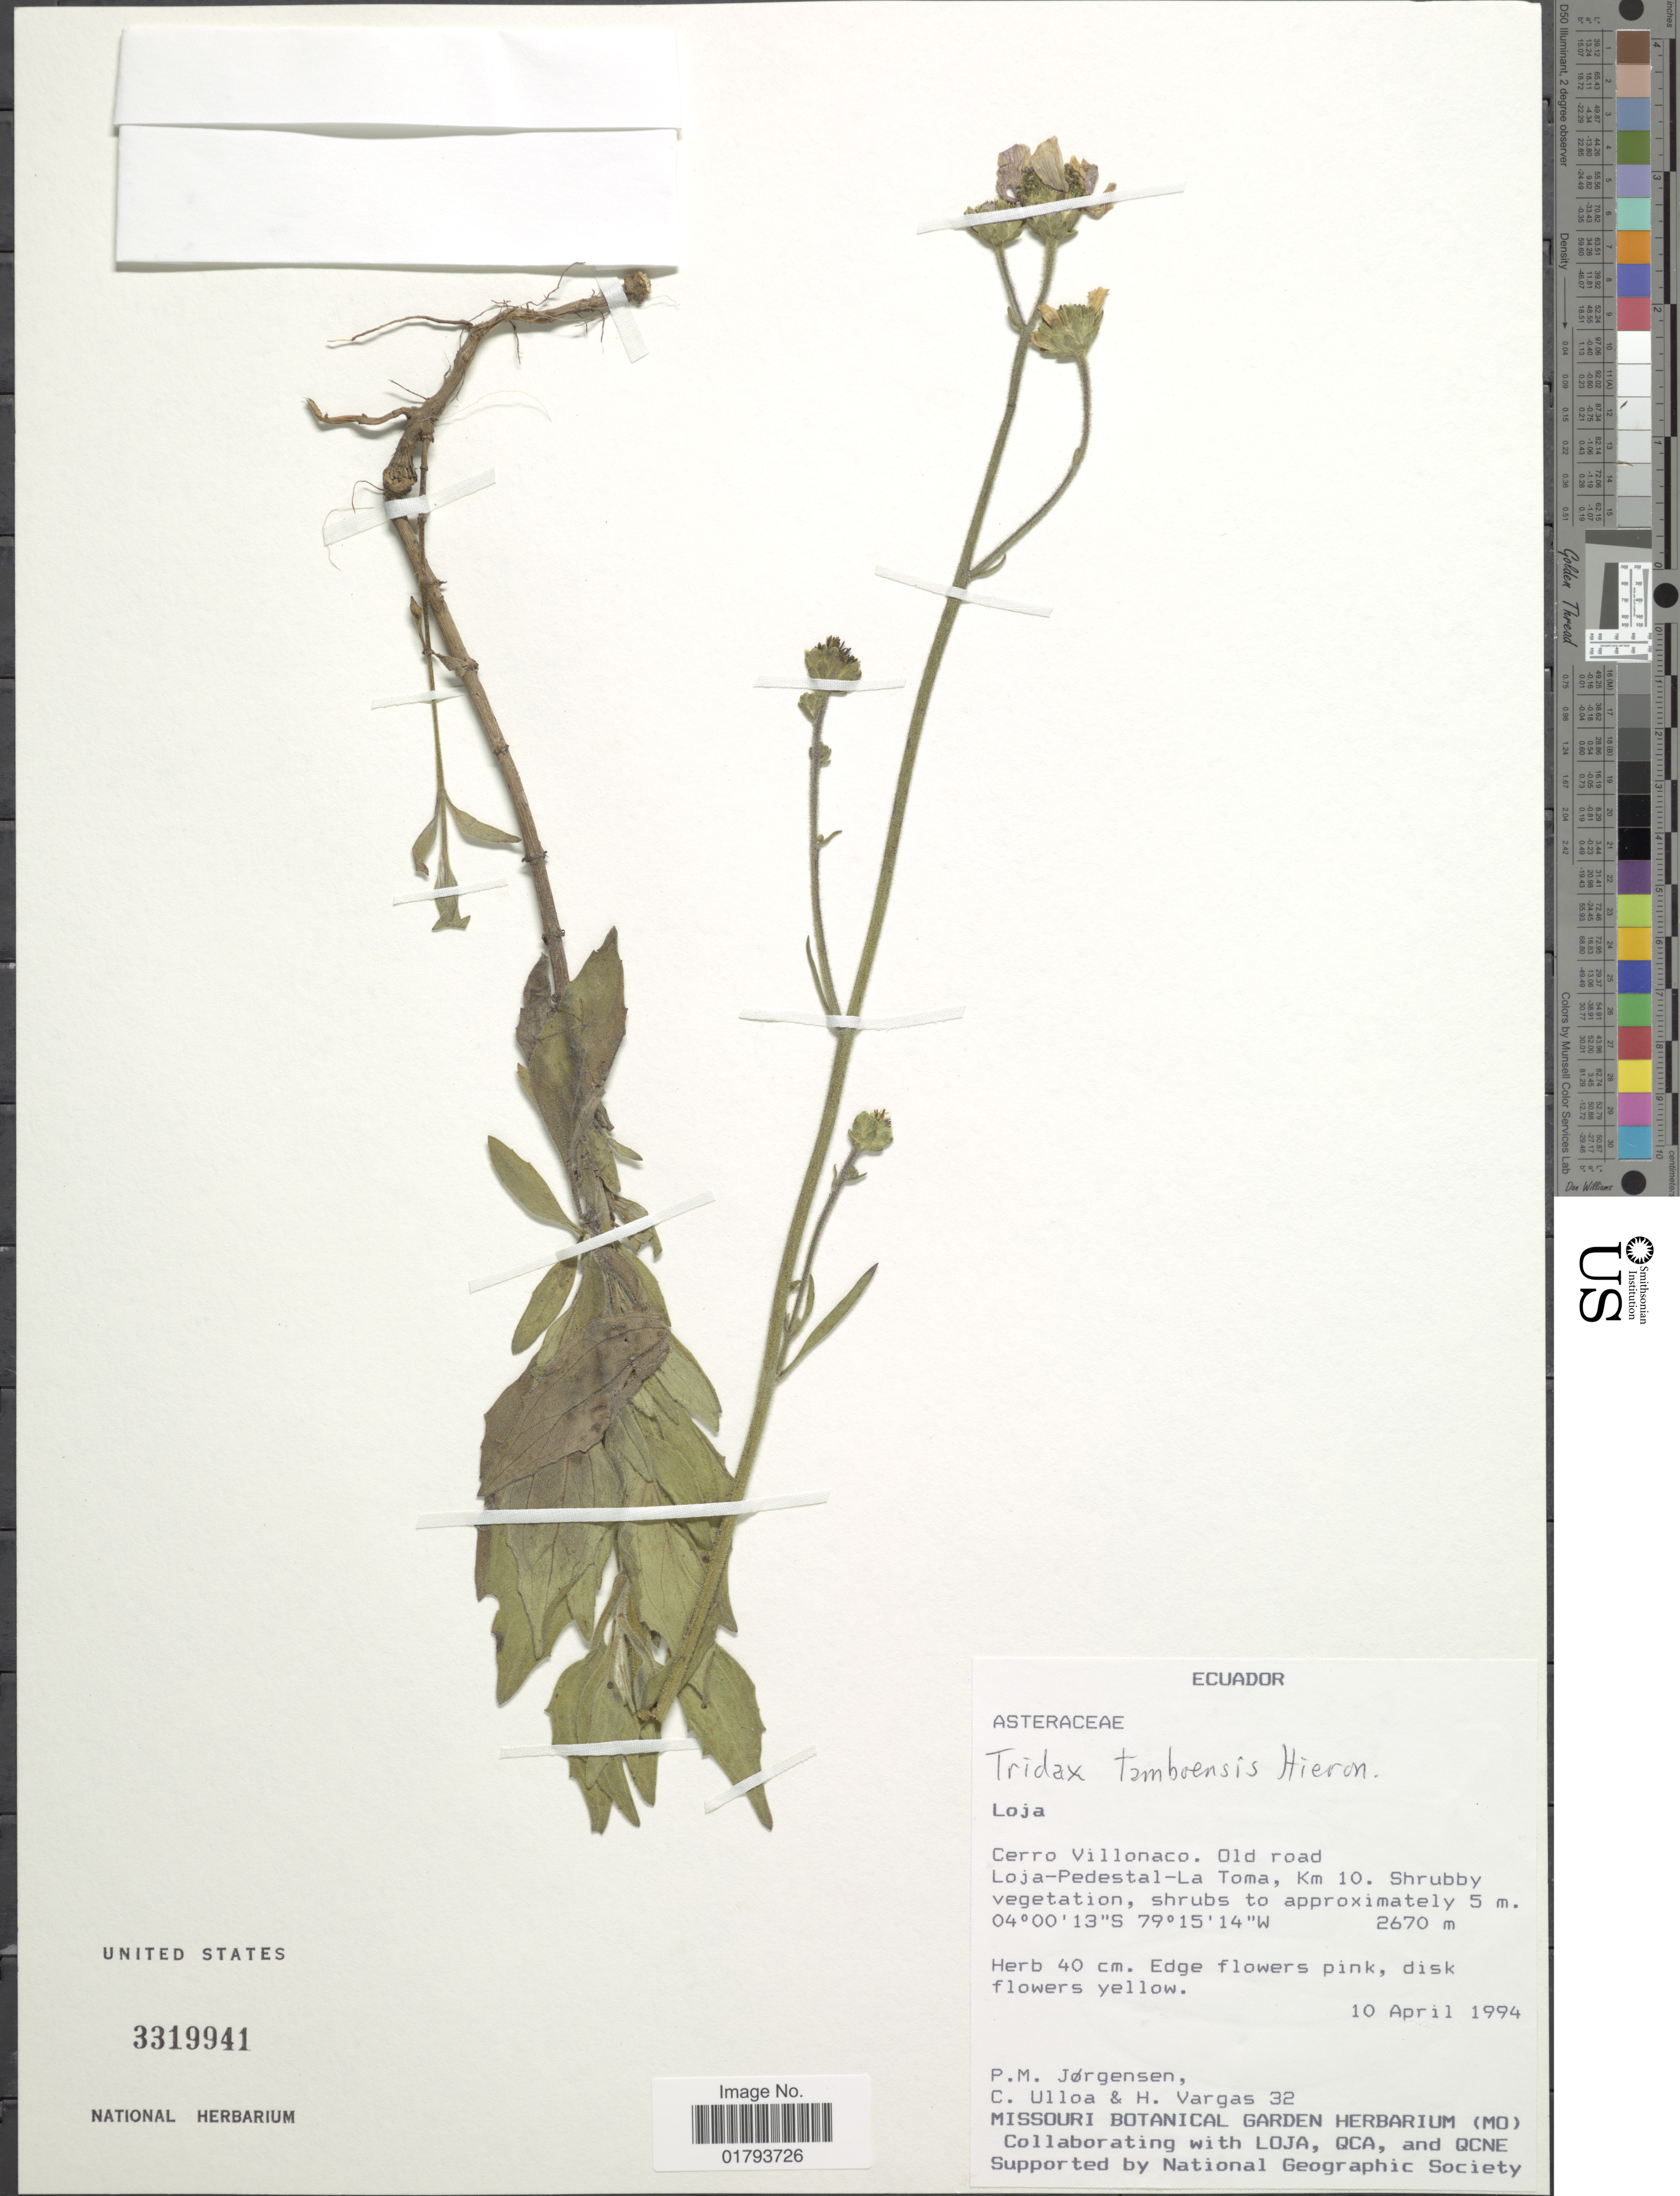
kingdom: Plantae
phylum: Tracheophyta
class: Magnoliopsida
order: Asterales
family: Asteraceae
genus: Tridax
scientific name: Tridax stuebelii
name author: Hieron.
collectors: P. Jørgensen, C. Ulloa & H. Vargas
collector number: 32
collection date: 1994-04-10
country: Ecuador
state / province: Loja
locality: Cerro Villonaco. Old road Loja-Pedestal - La Toma, Km. 10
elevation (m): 2670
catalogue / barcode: US 3319941